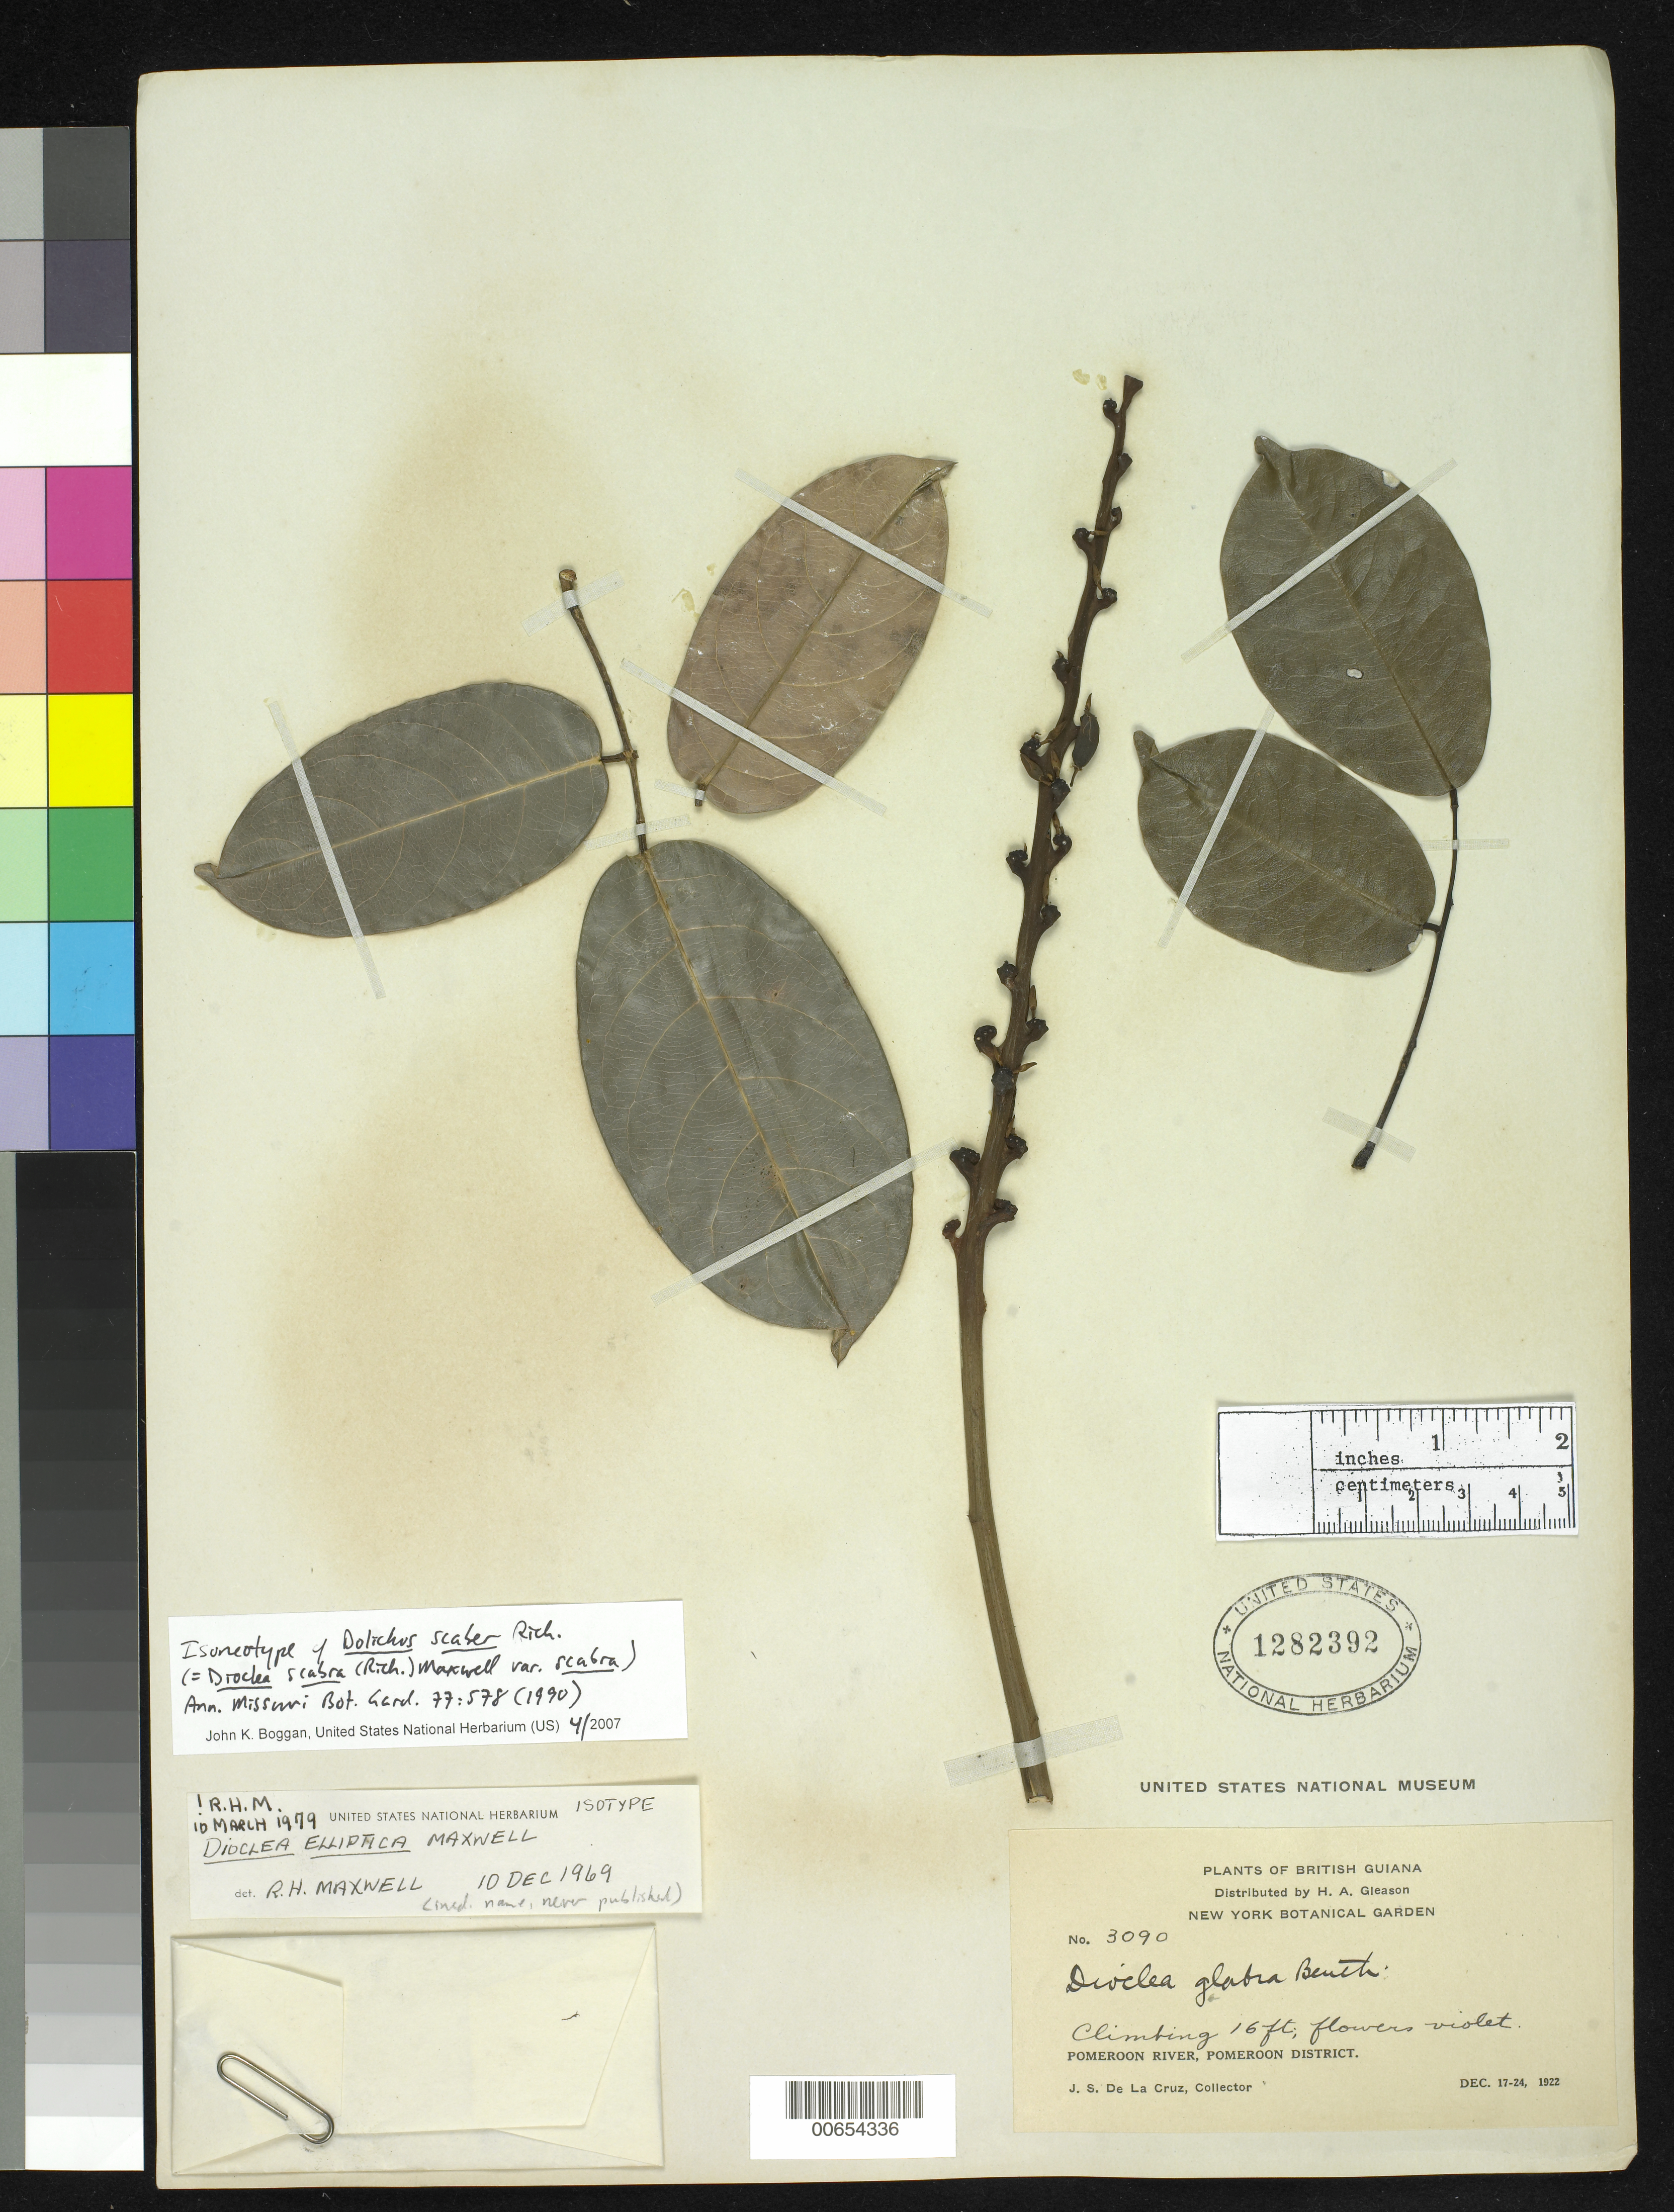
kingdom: Plantae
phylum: Tracheophyta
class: Magnoliopsida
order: Fabales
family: Fabaceae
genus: Dolichos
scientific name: Dolichos scaber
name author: Rich.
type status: Isoneotype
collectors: J. S. de la Cruz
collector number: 3090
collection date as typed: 17 Dec 1922 to 24 Dec 1922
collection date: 1922-12-17/1922-12-24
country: Guyana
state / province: Pomeroon-Supenaam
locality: British Guiana, Pomeroon River, Pomeroon District.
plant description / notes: Specimen annotated by R.H. Maxwell (1969, 1979) as isotype of Dioclea elliptica Maxwell; ined. name, never published.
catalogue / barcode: US 1282392